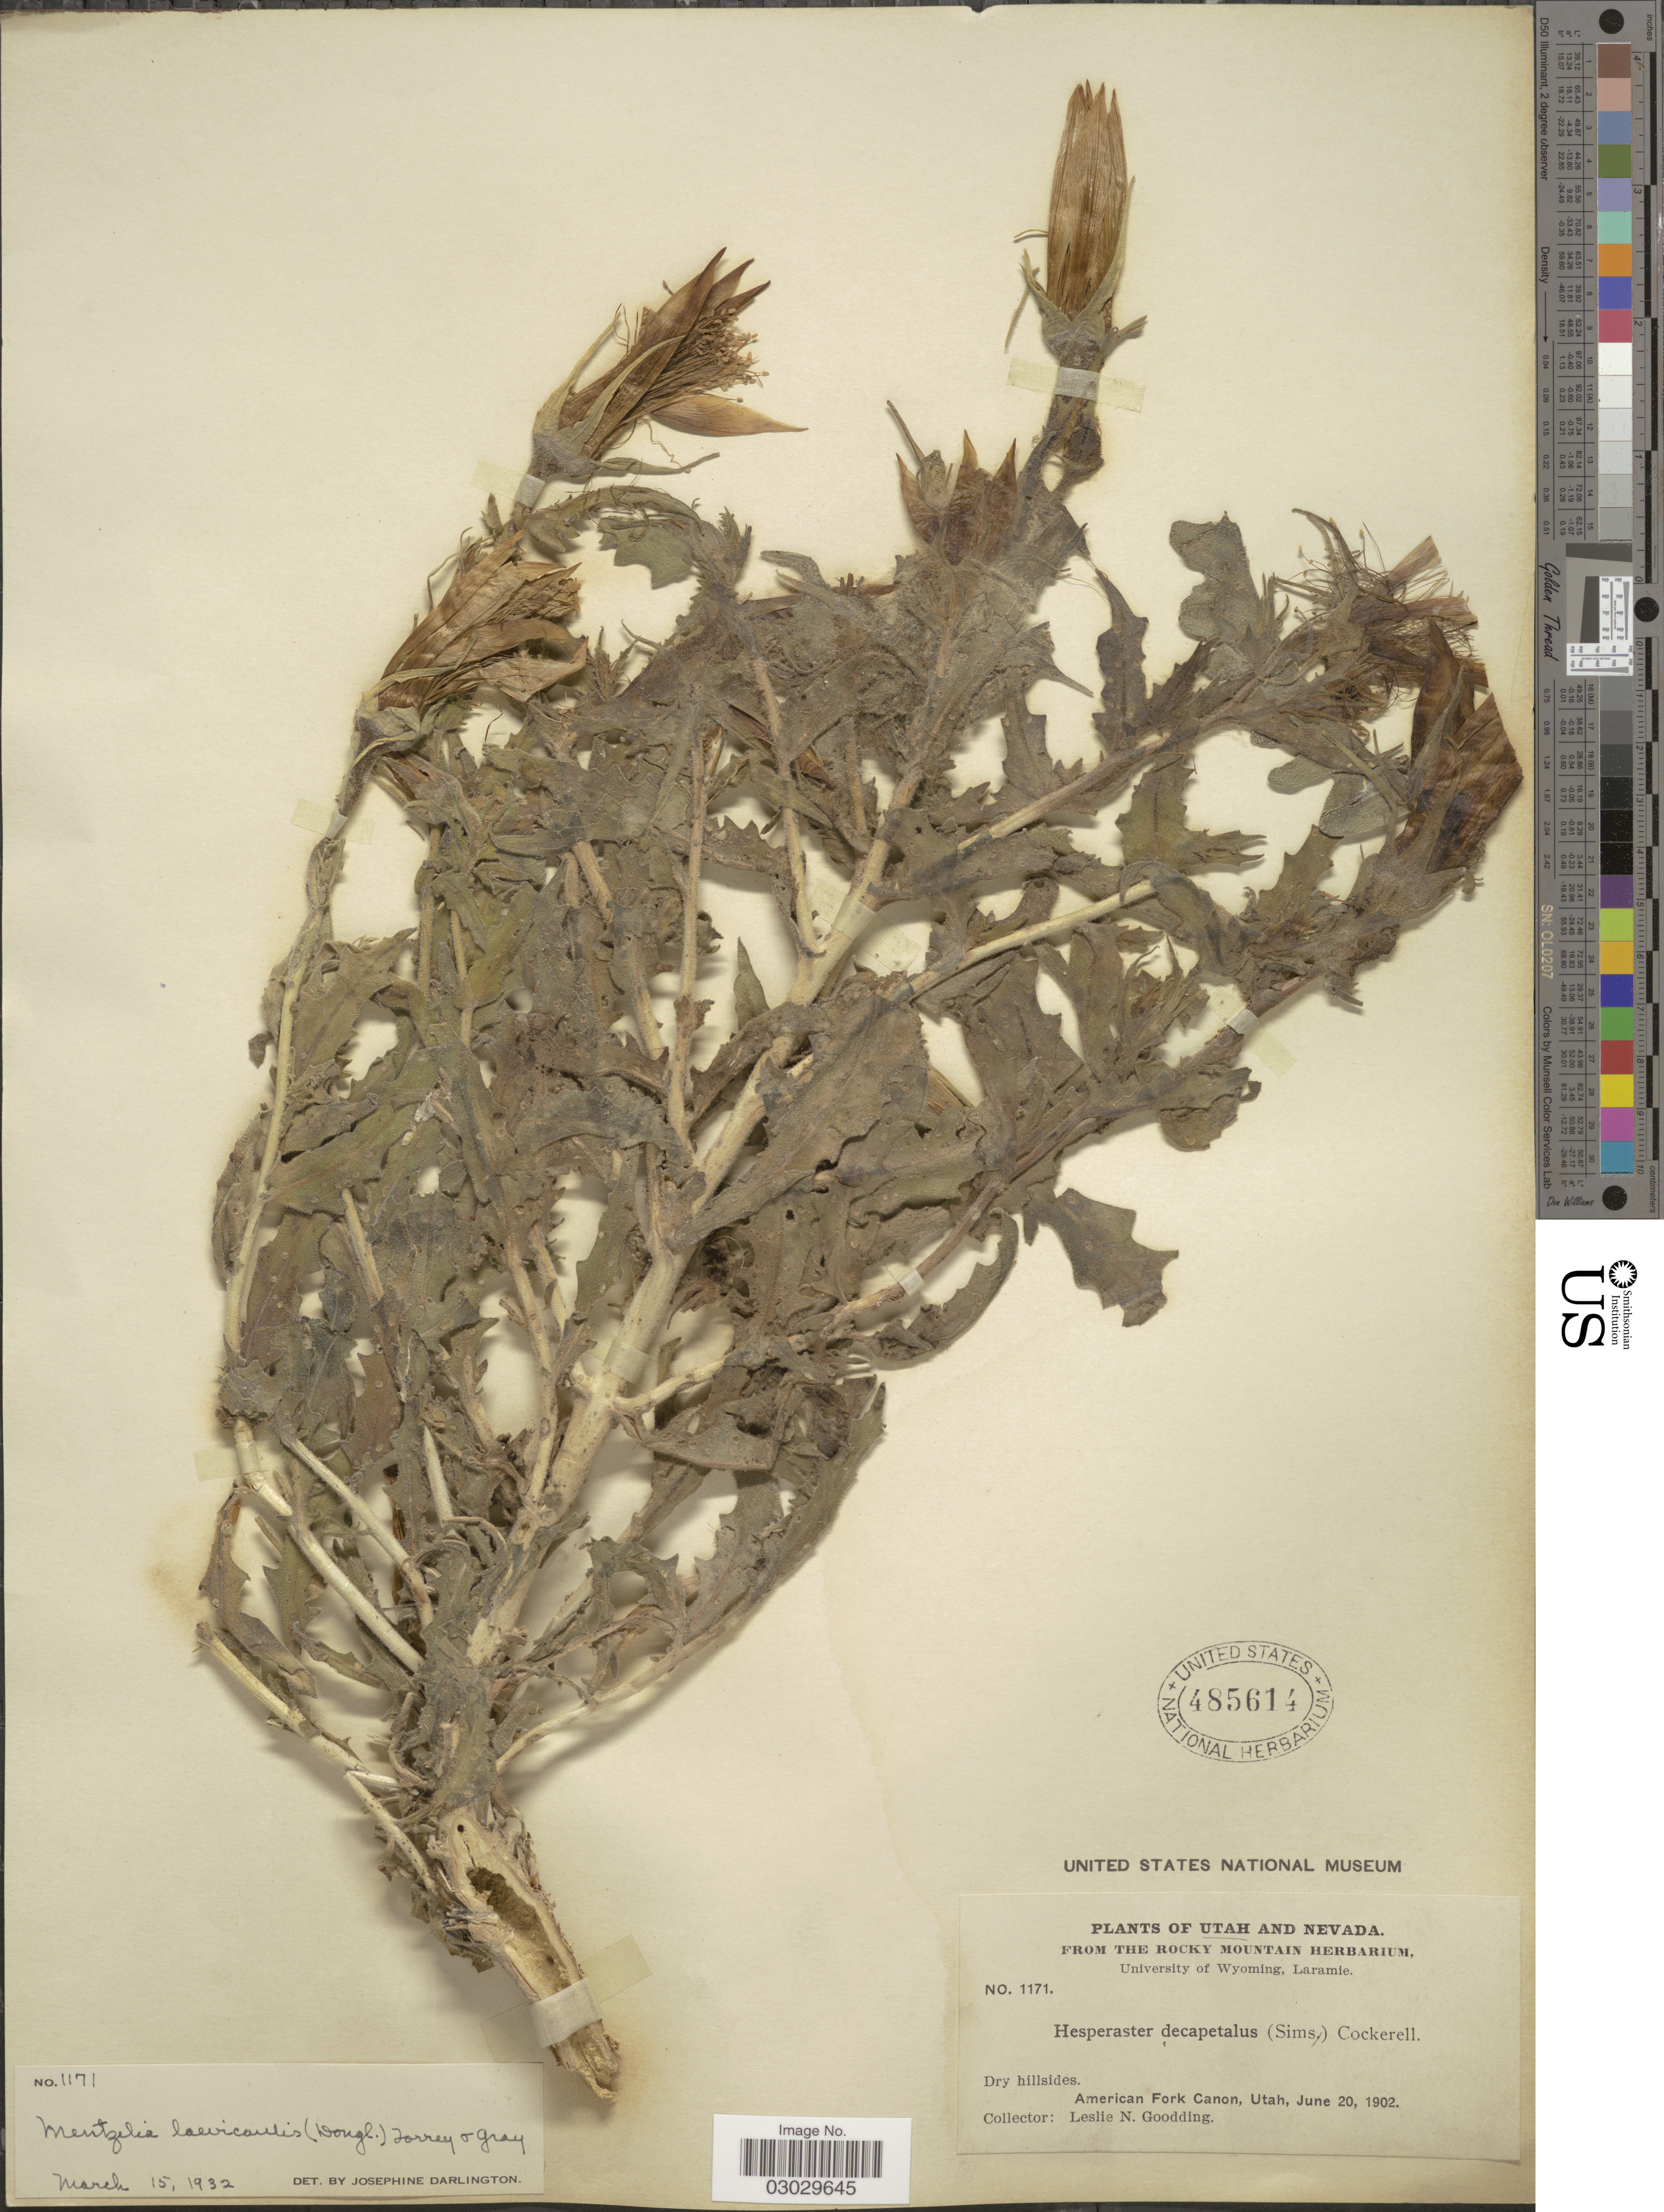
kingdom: Plantae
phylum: Tracheophyta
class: Magnoliopsida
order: Cornales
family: Loasaceae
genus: Mentzelia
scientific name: Mentzelia laevicaulis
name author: (Douglas ex Hook.) Torr. & A. Gray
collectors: L. N. Goodding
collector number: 1171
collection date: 1902-06-20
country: United States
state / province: Utah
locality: American Fork Canon.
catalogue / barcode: US 485614